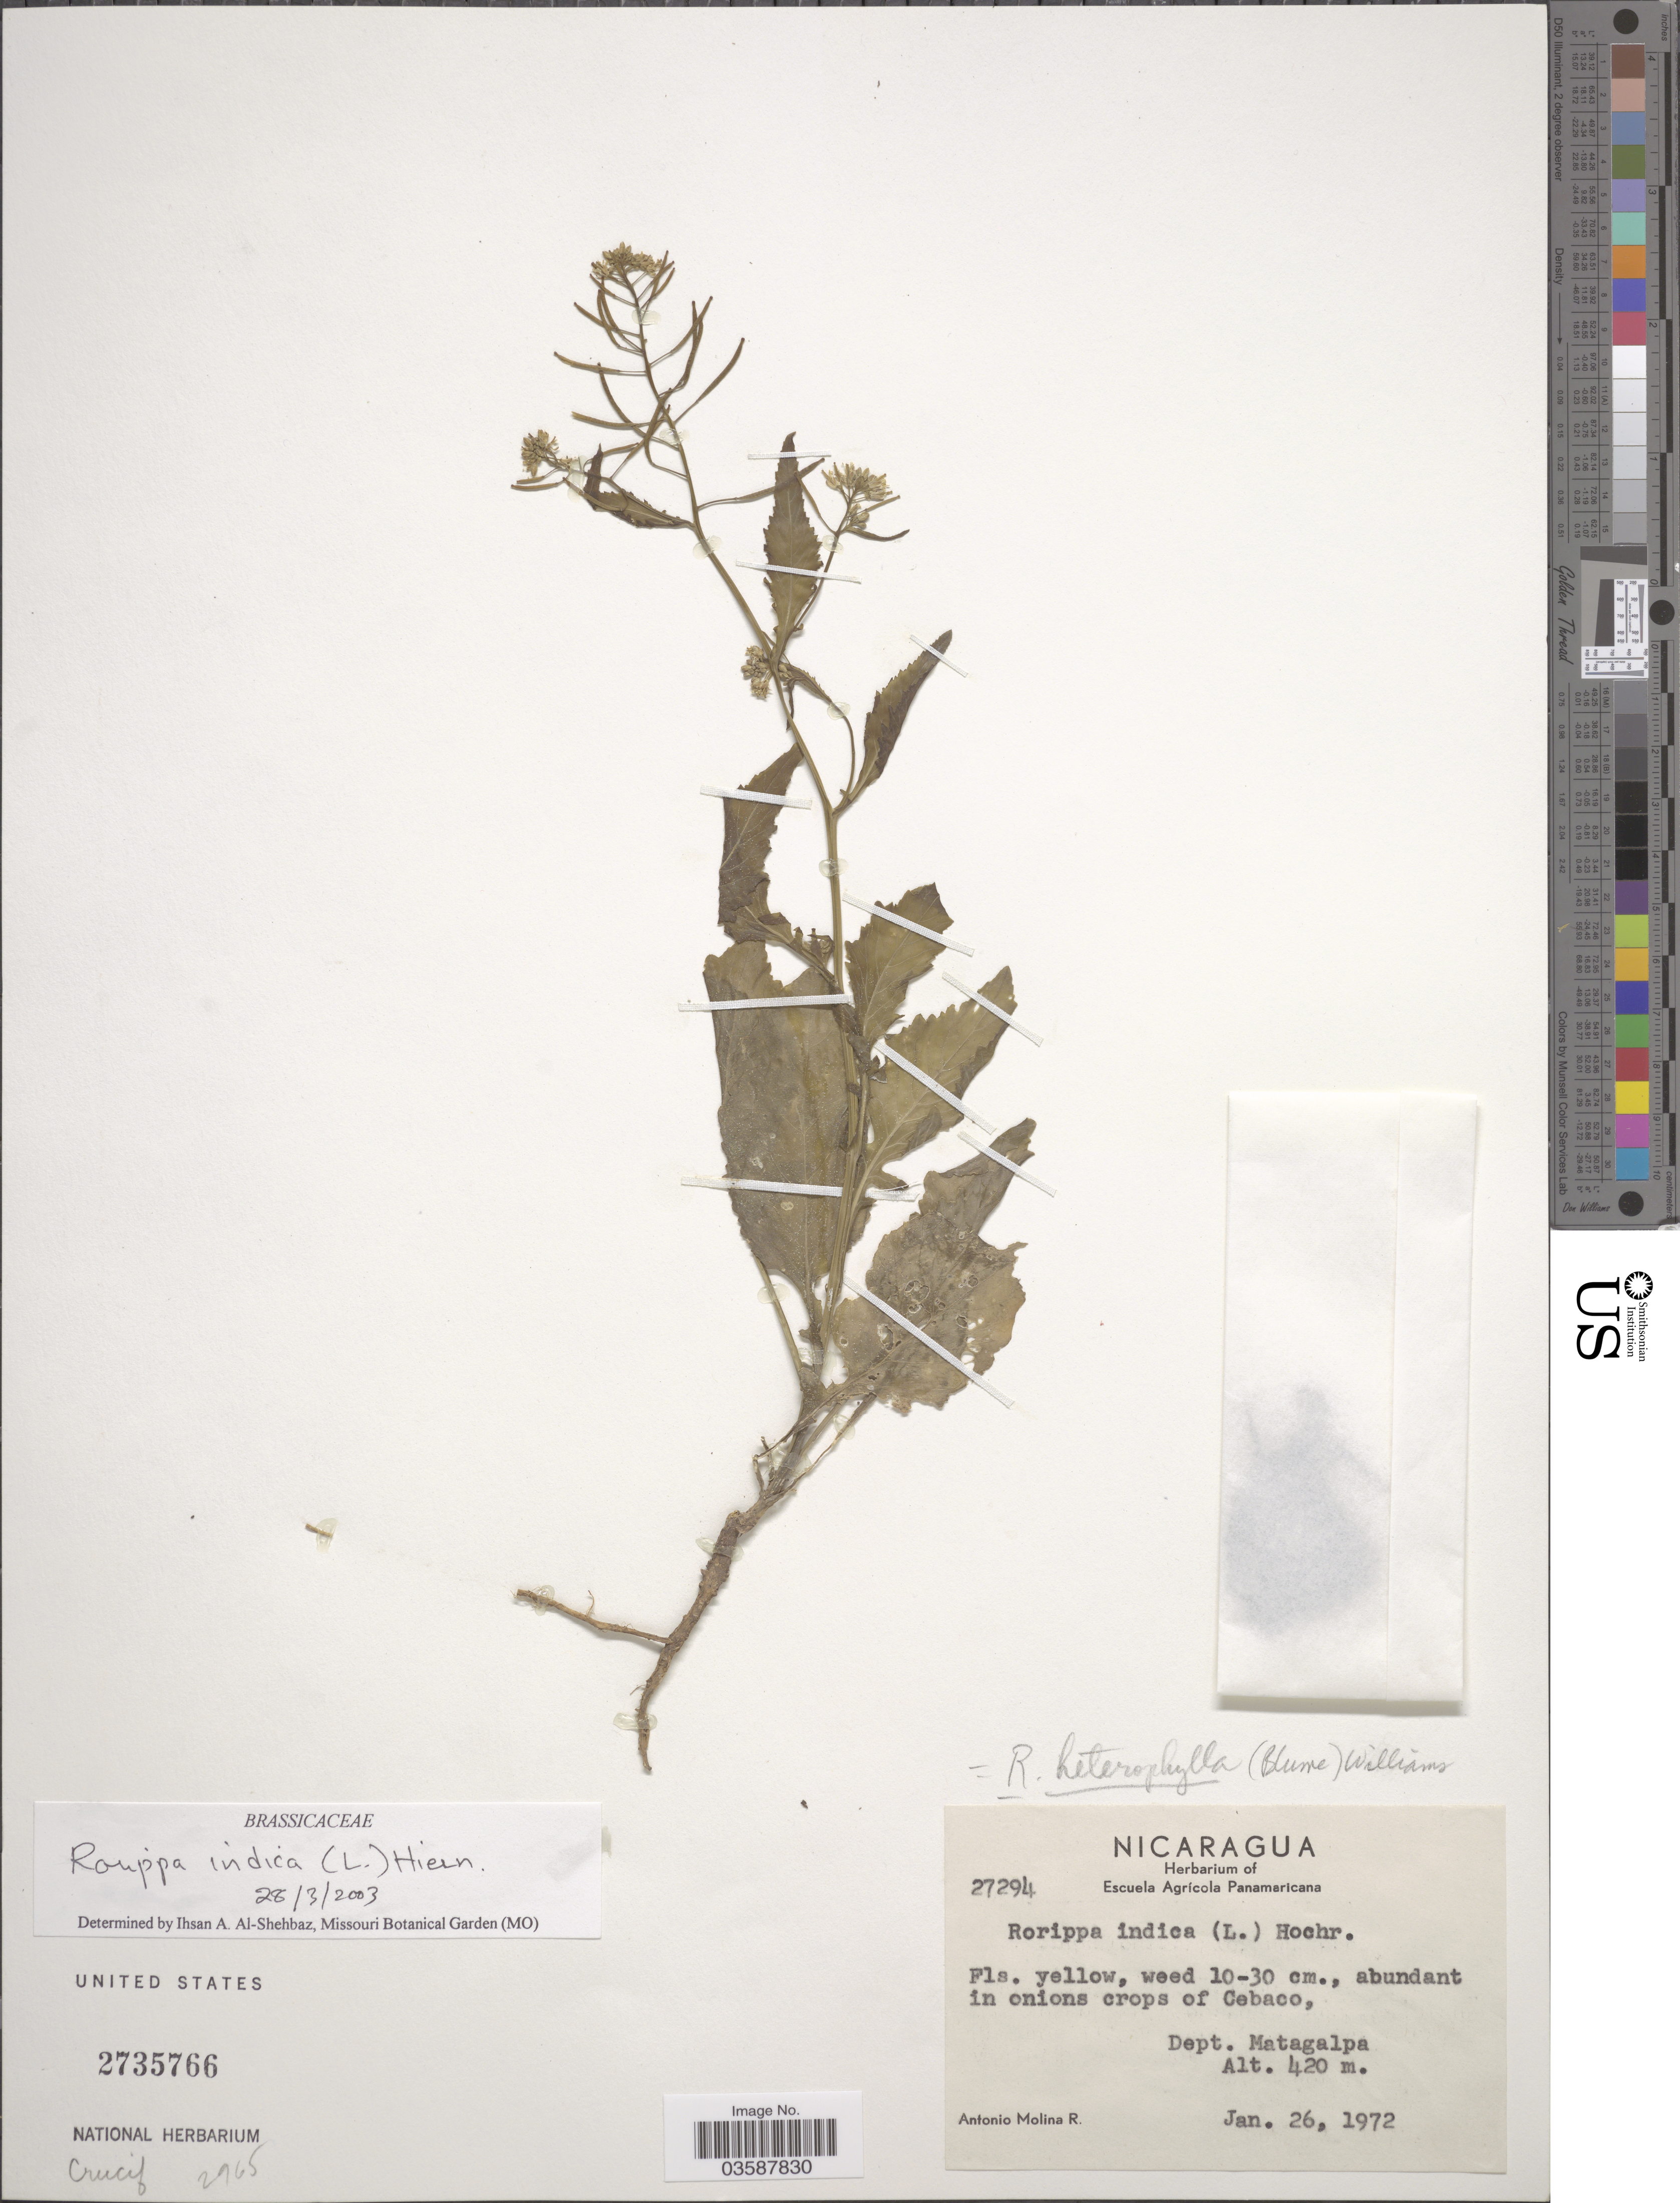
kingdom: Plantae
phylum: Tracheophyta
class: Magnoliopsida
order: Brassicales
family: Brassicaceae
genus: Rorippa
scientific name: Rorippa indica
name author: (L.) Hiern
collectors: A. Molina R.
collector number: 27294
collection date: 1972-01-26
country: Nicaragua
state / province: Matagalpa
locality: Abundant in onions crops of Cebaco, Dept. Magdalena.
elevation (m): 420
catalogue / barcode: US 2735766